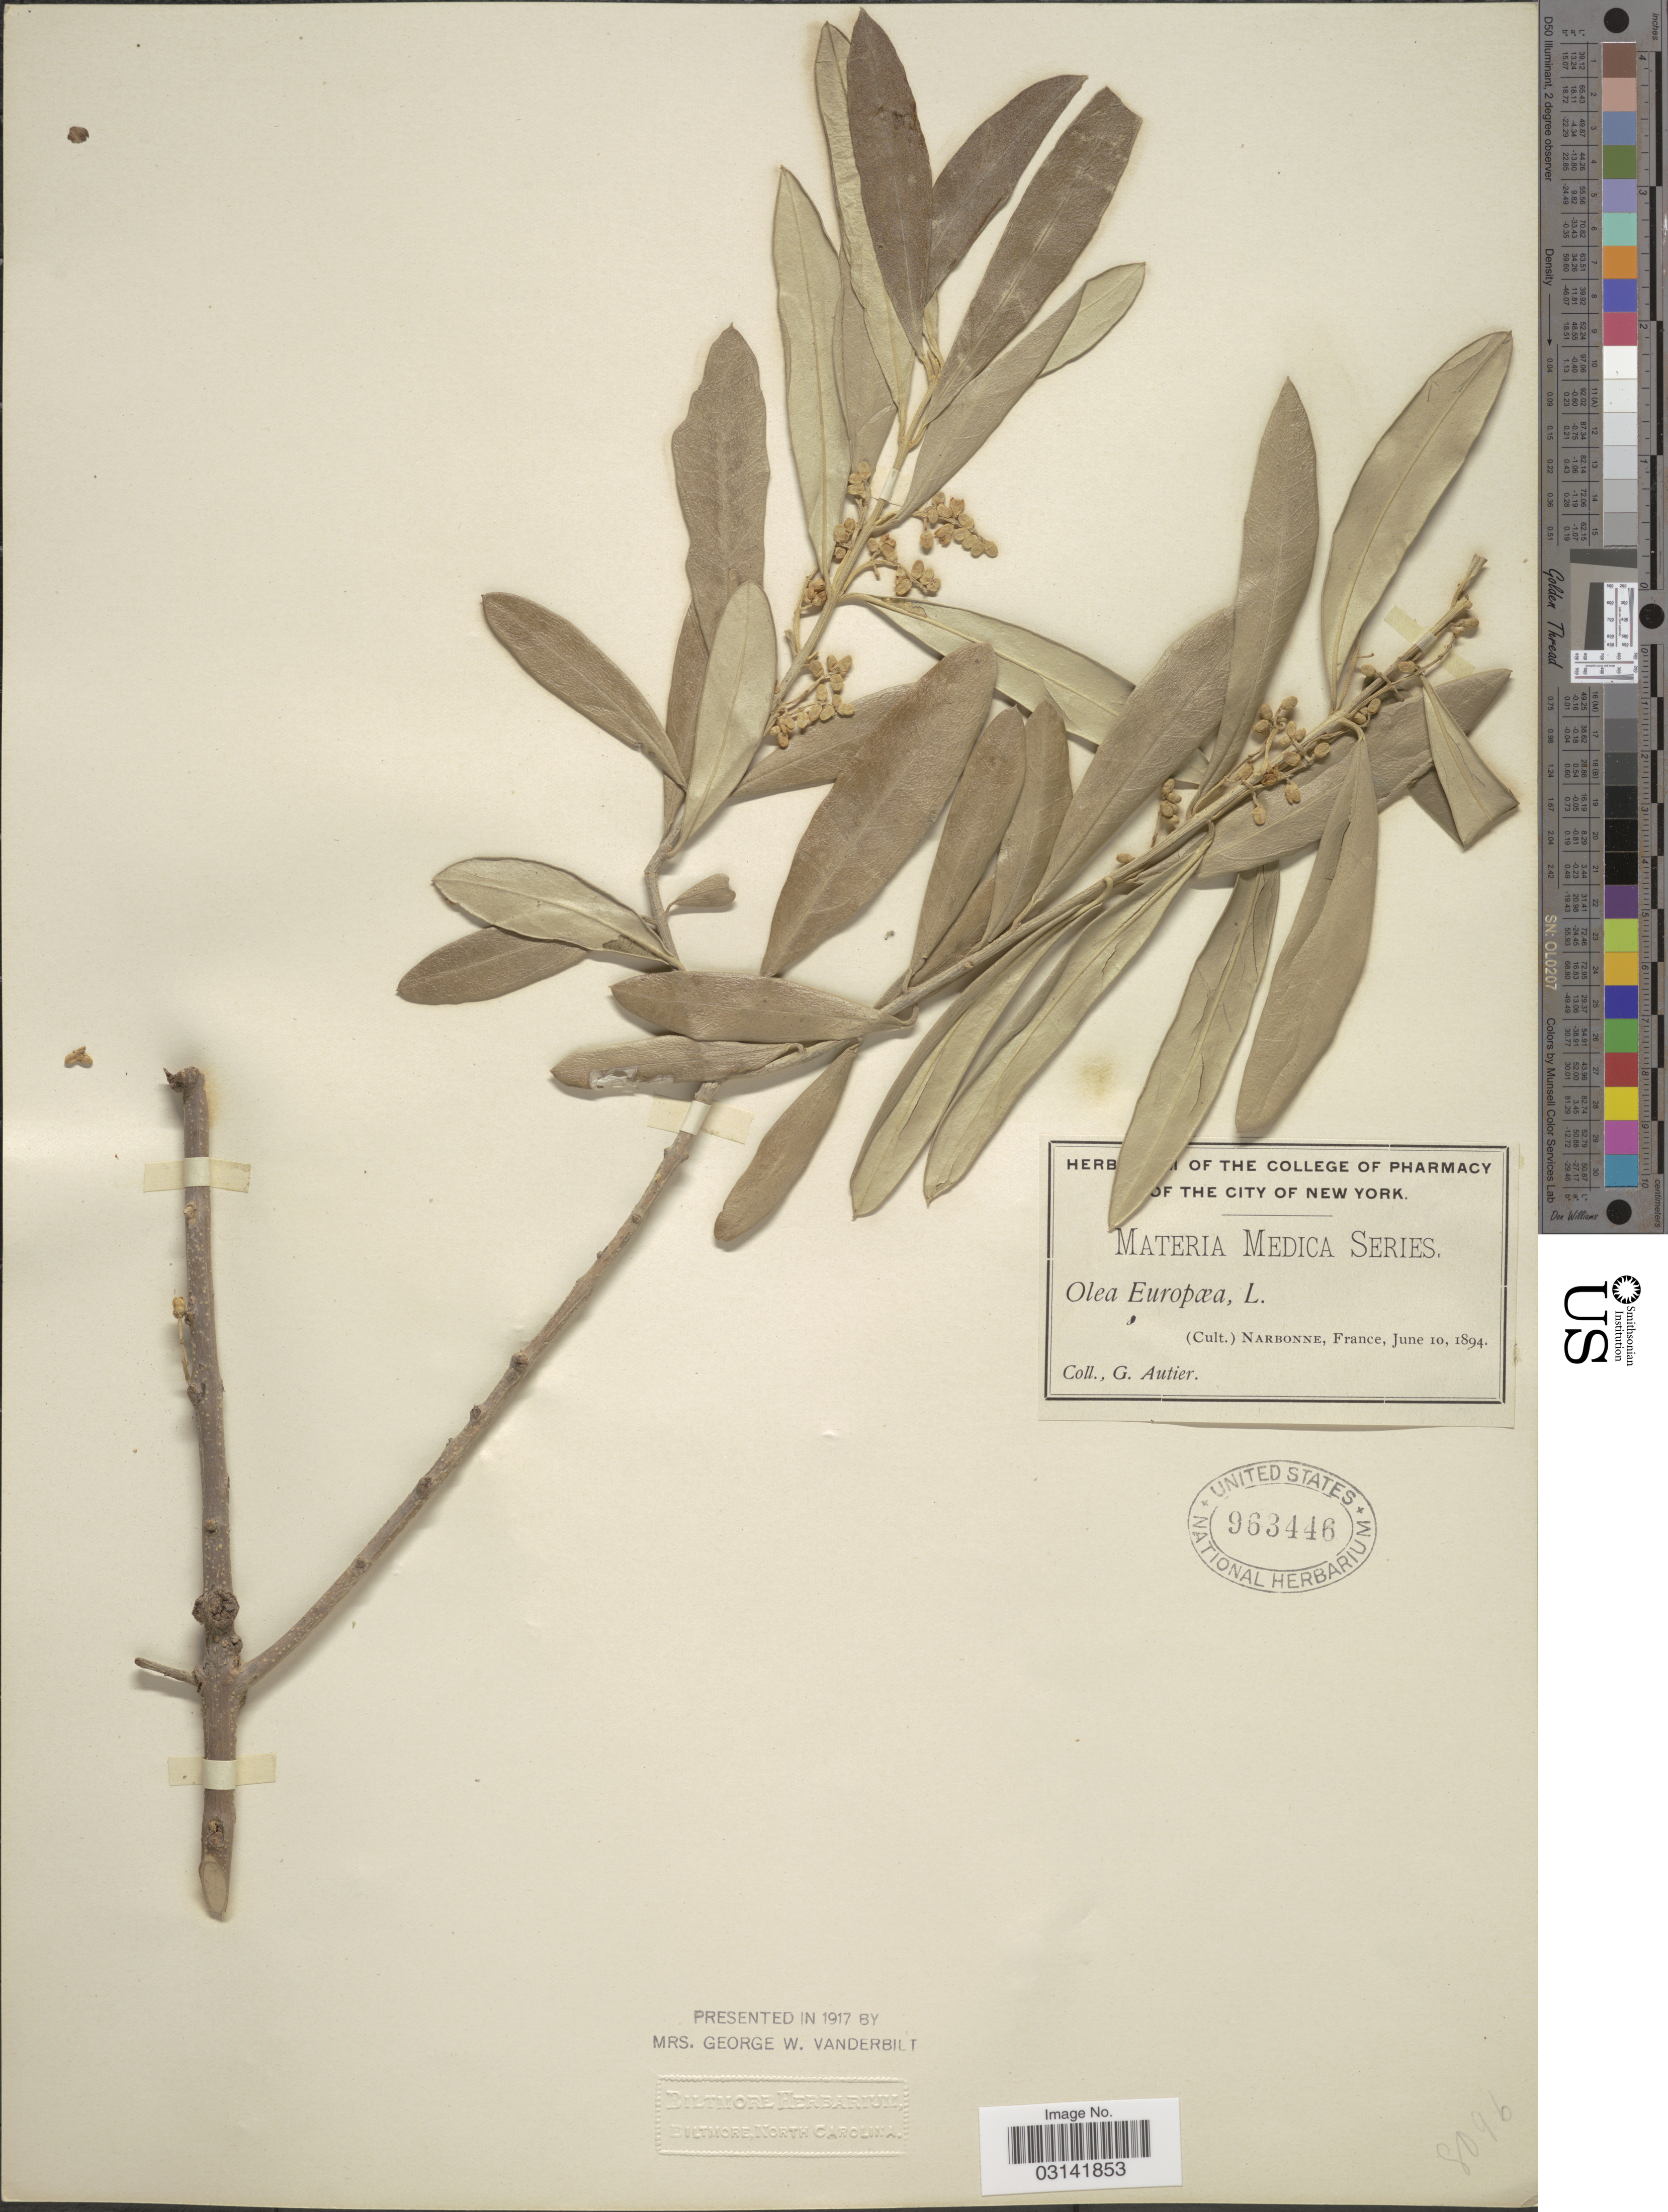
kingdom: Plantae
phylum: Tracheophyta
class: Magnoliopsida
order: Lamiales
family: Oleaceae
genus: Olea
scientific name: Olea europaea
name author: L.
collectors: G. Autier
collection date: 1894-06-10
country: France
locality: Narbonne.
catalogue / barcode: US 963446